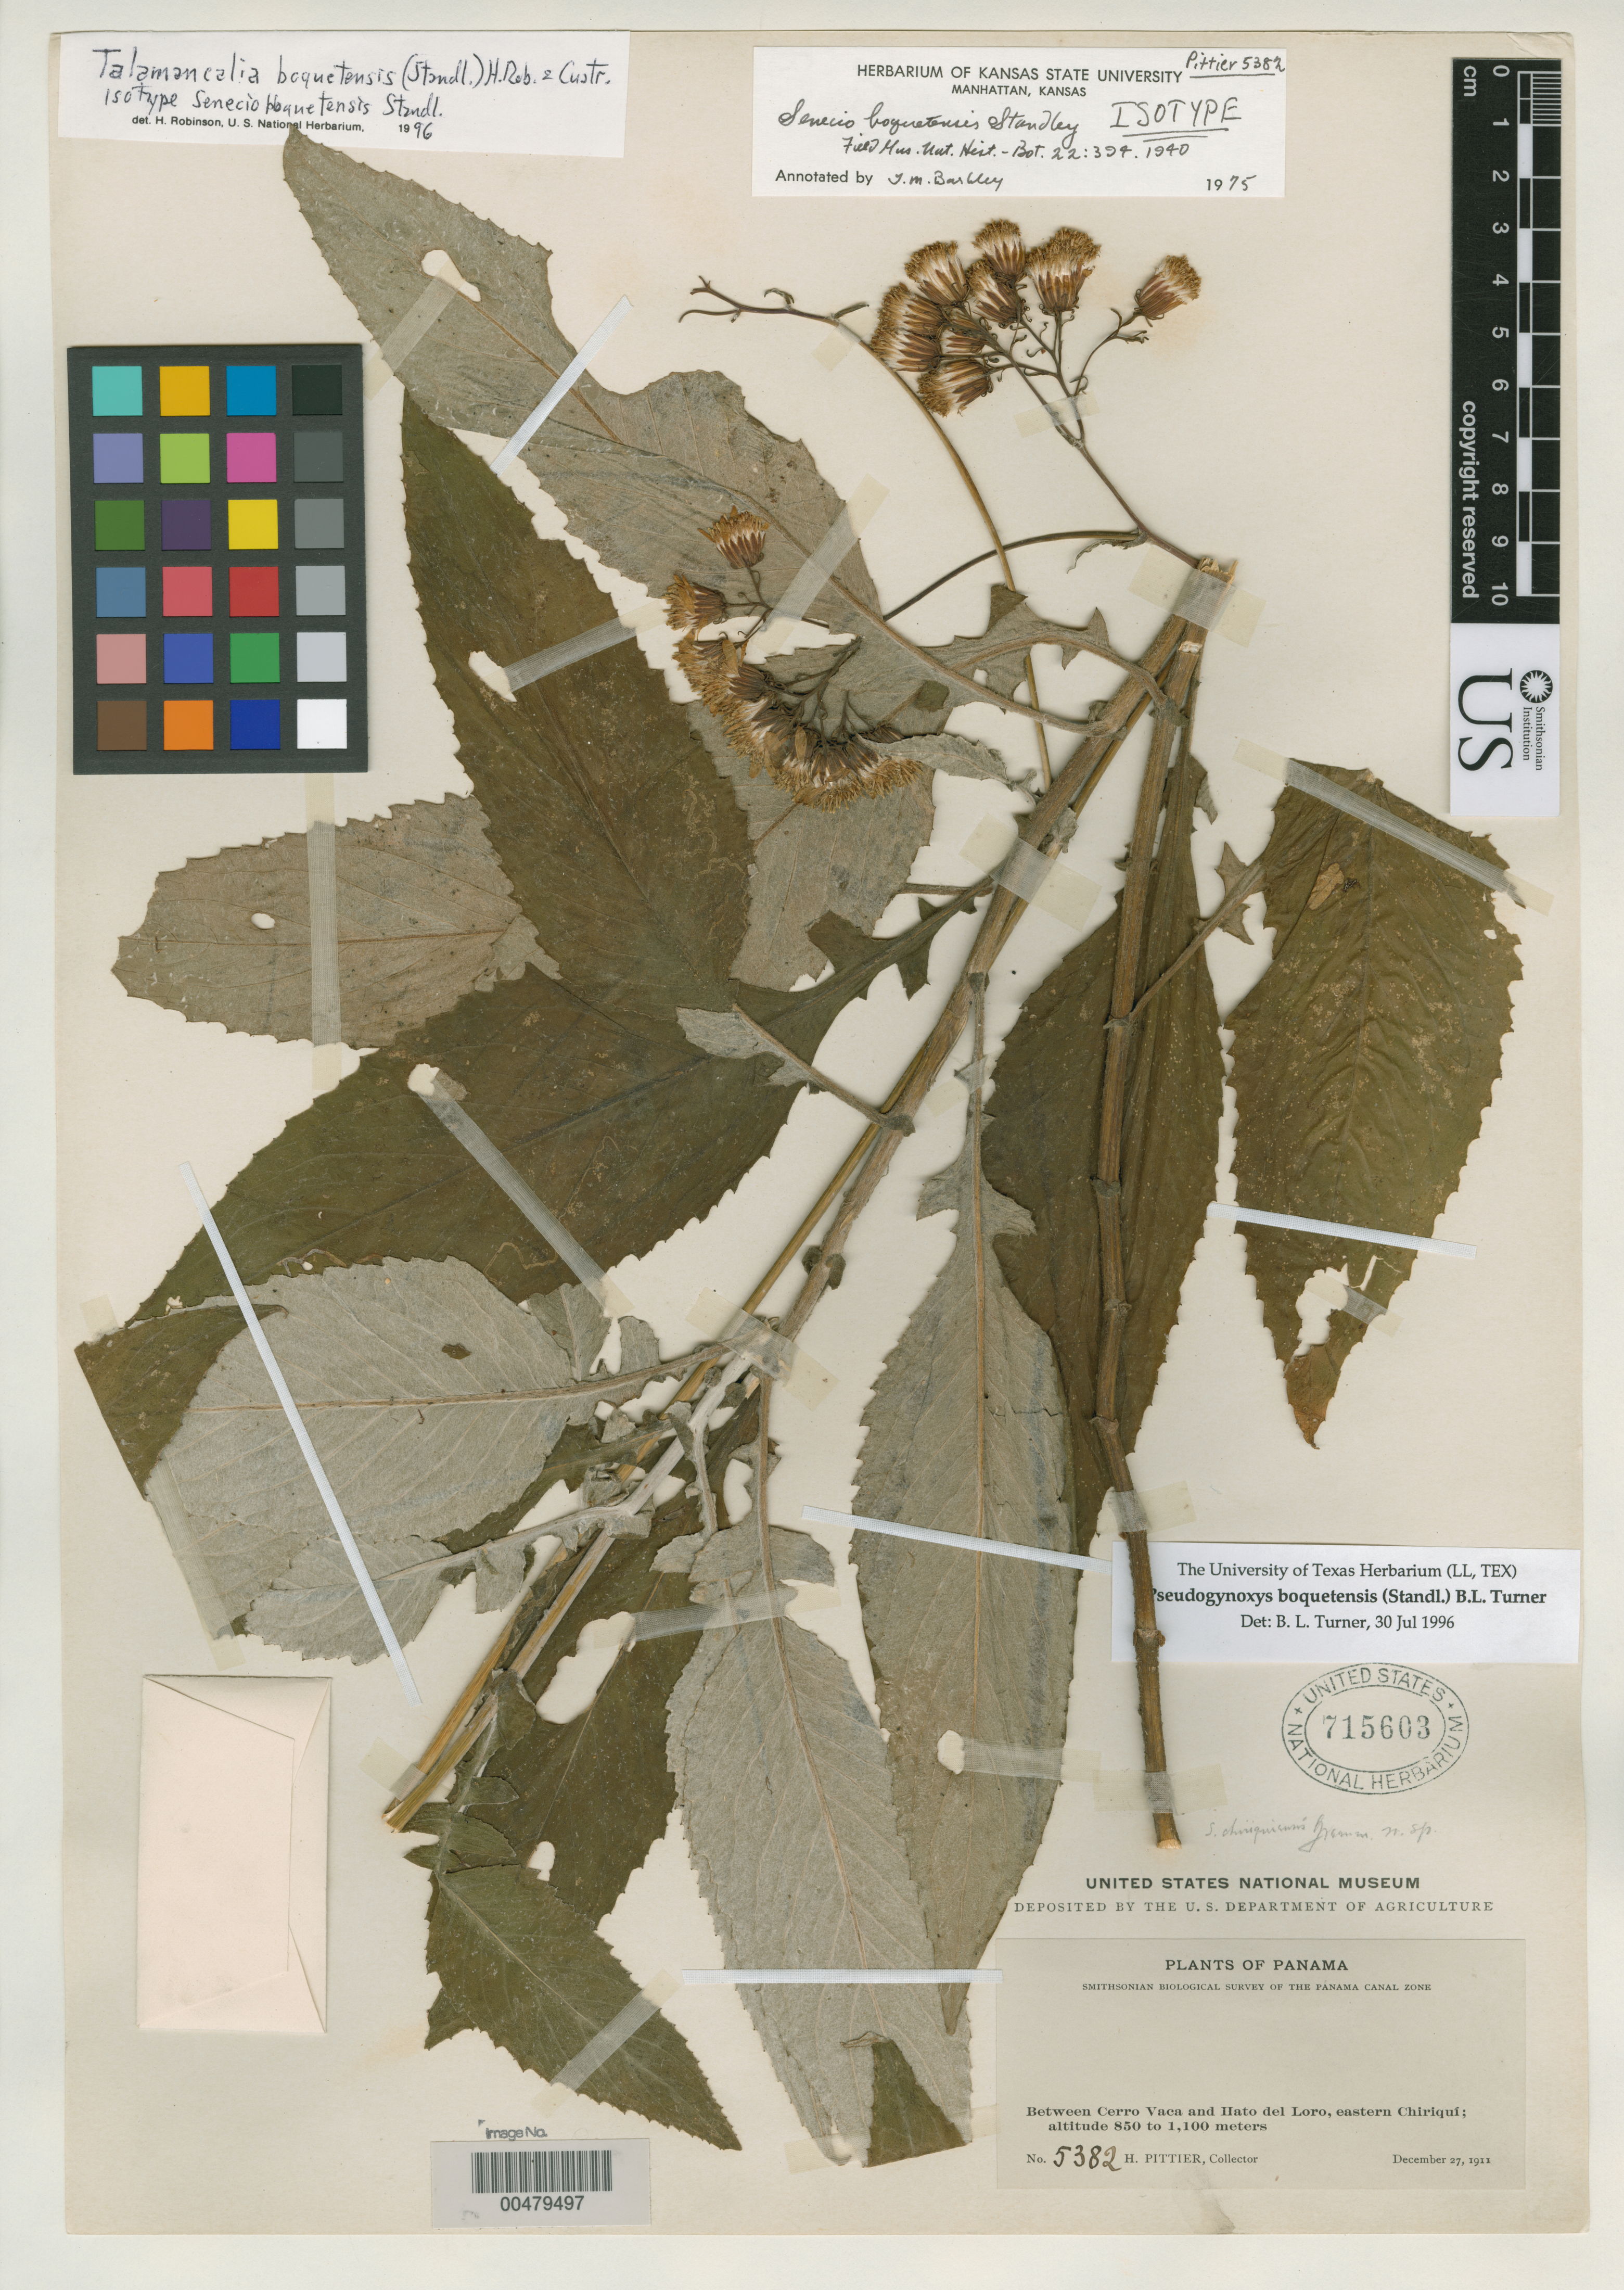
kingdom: Plantae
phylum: Tracheophyta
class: Magnoliopsida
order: Asterales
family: Asteraceae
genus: Senecio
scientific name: Senecio boquetensis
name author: Standl.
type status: Isotype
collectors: H. F. Pittier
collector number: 5382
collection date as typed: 27 Dec 1911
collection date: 1911-12-27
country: Panama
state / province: Chiriquí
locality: Between Cerro Vaca and Hato del Loro, eastern Chiriqui.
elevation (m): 850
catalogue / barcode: US 715603